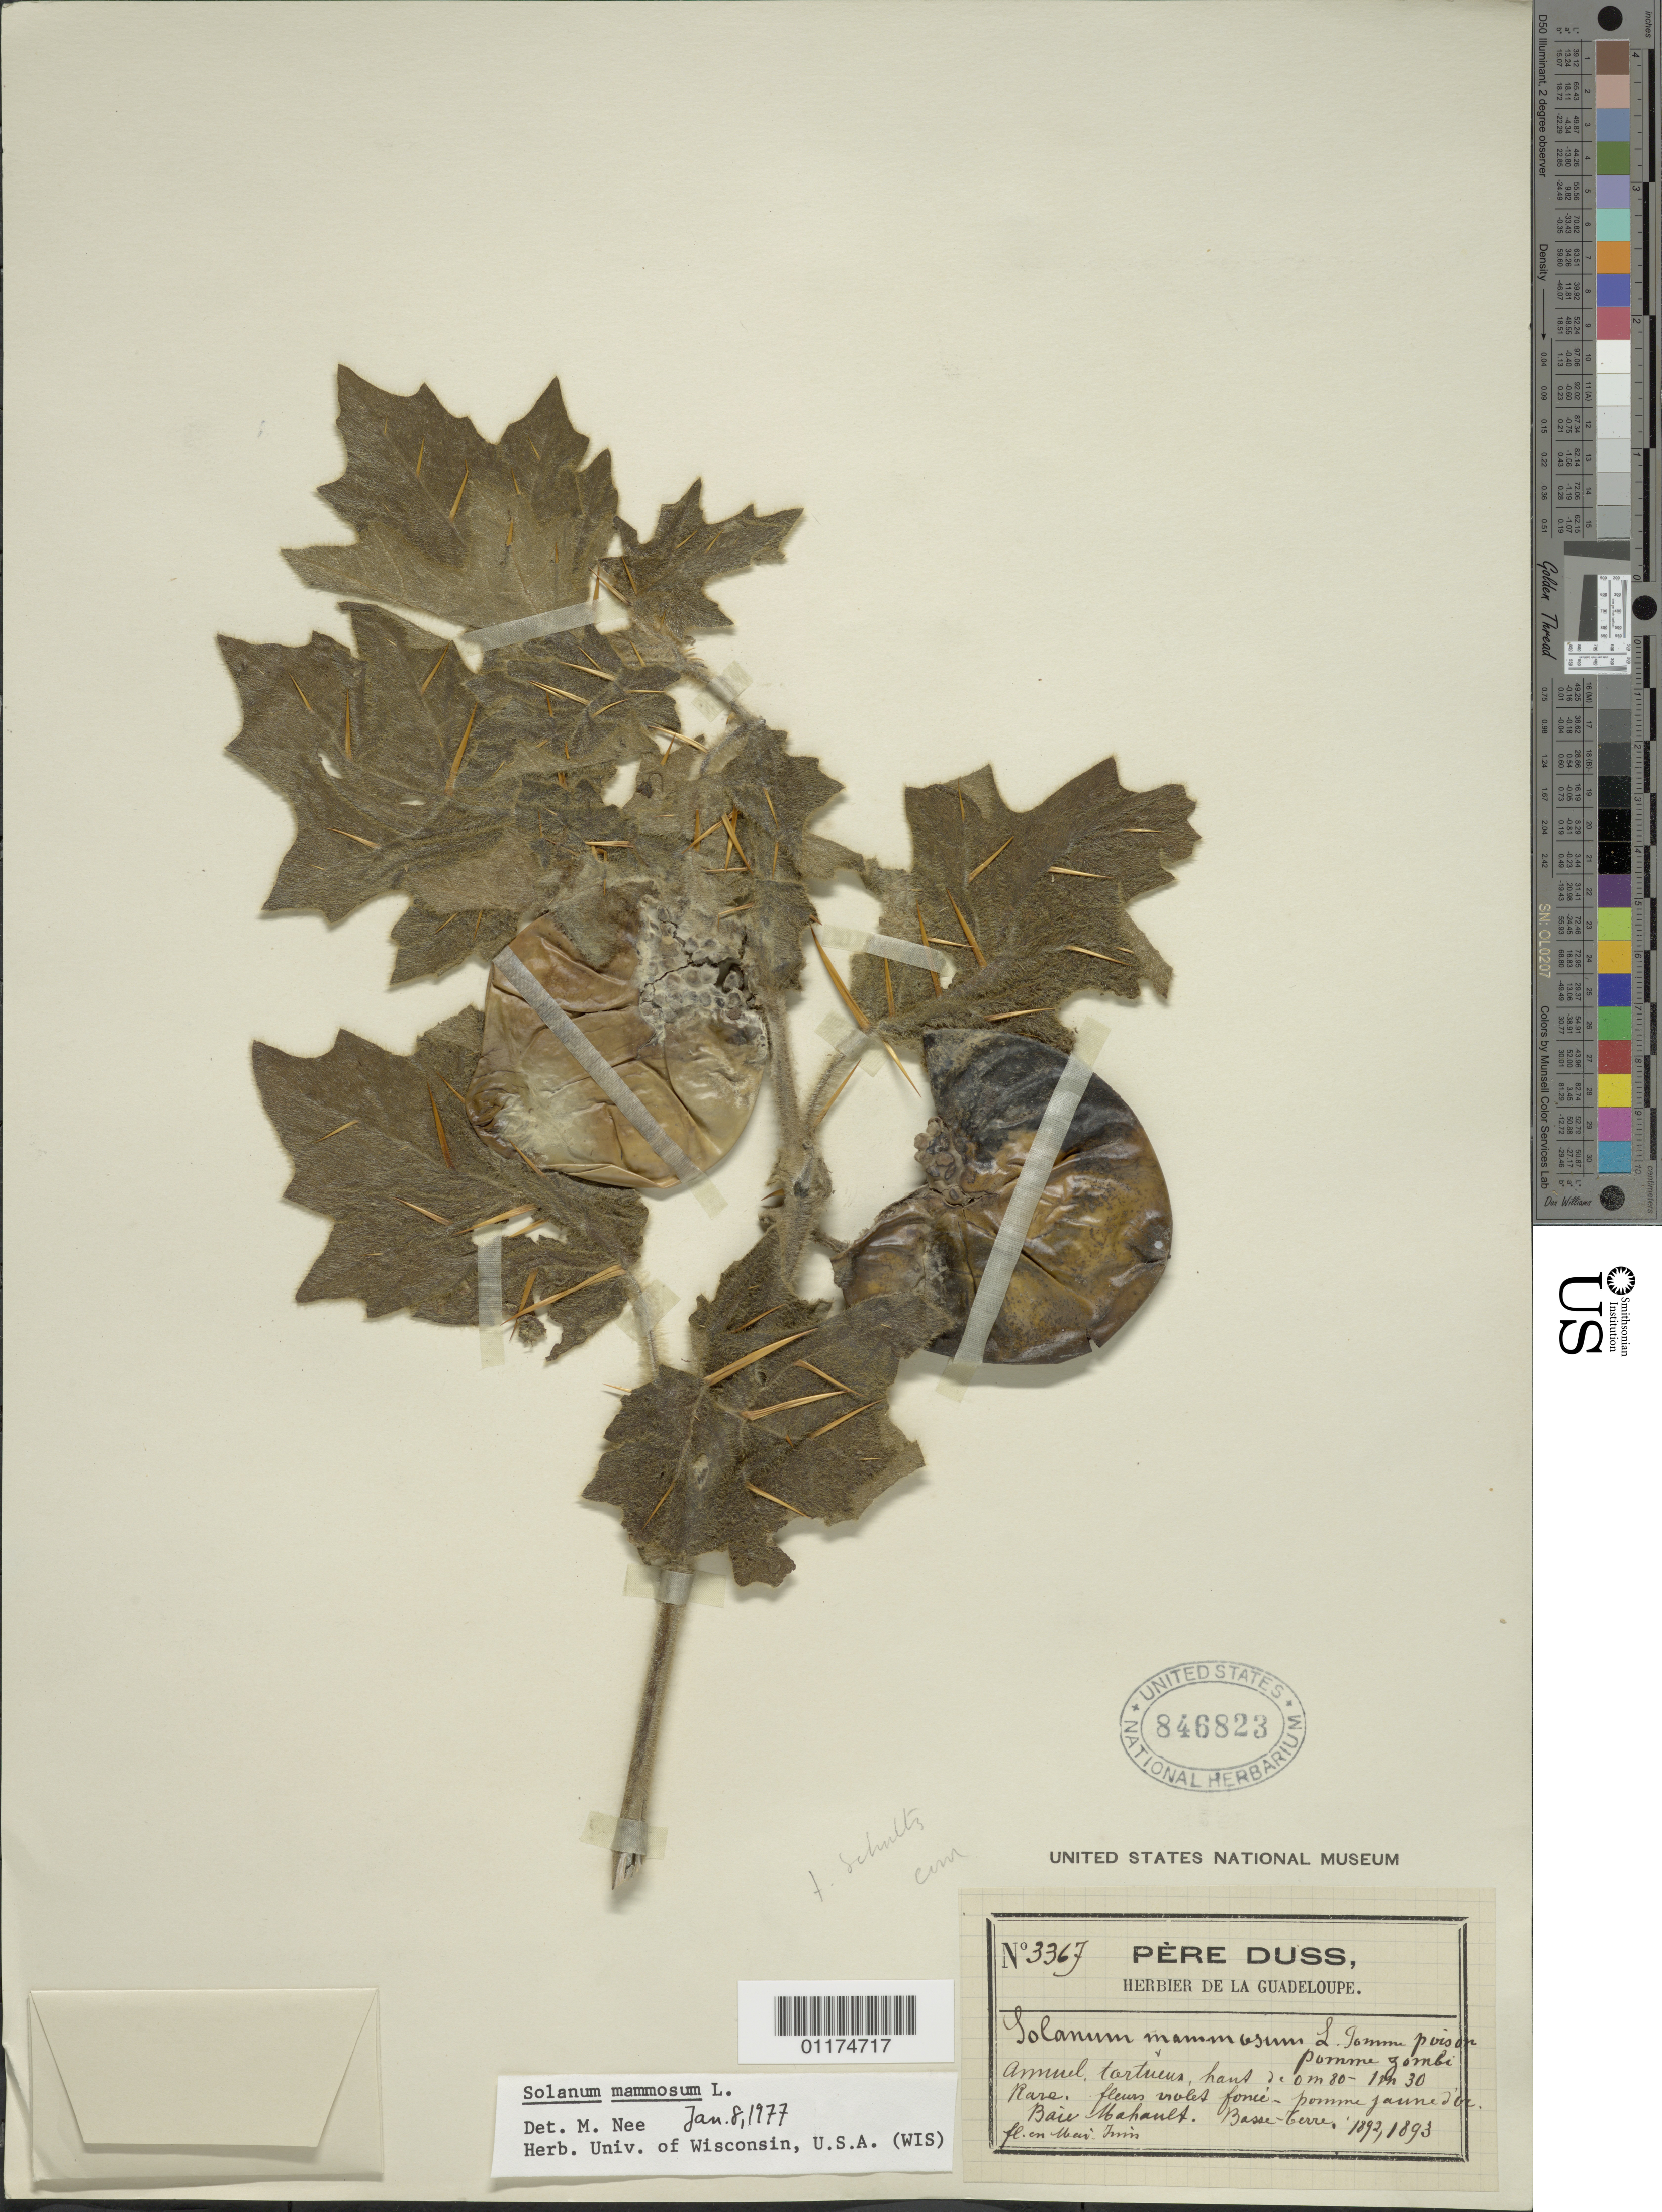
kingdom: Plantae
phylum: Tracheophyta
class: Magnoliopsida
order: Solanales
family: Solanaceae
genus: Solanum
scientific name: Solanum mammosum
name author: L.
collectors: Père Duss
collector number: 3367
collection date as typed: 1892 and 1893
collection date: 1892,1893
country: Guadeloupe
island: Basse-Terre I.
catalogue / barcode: US 846823